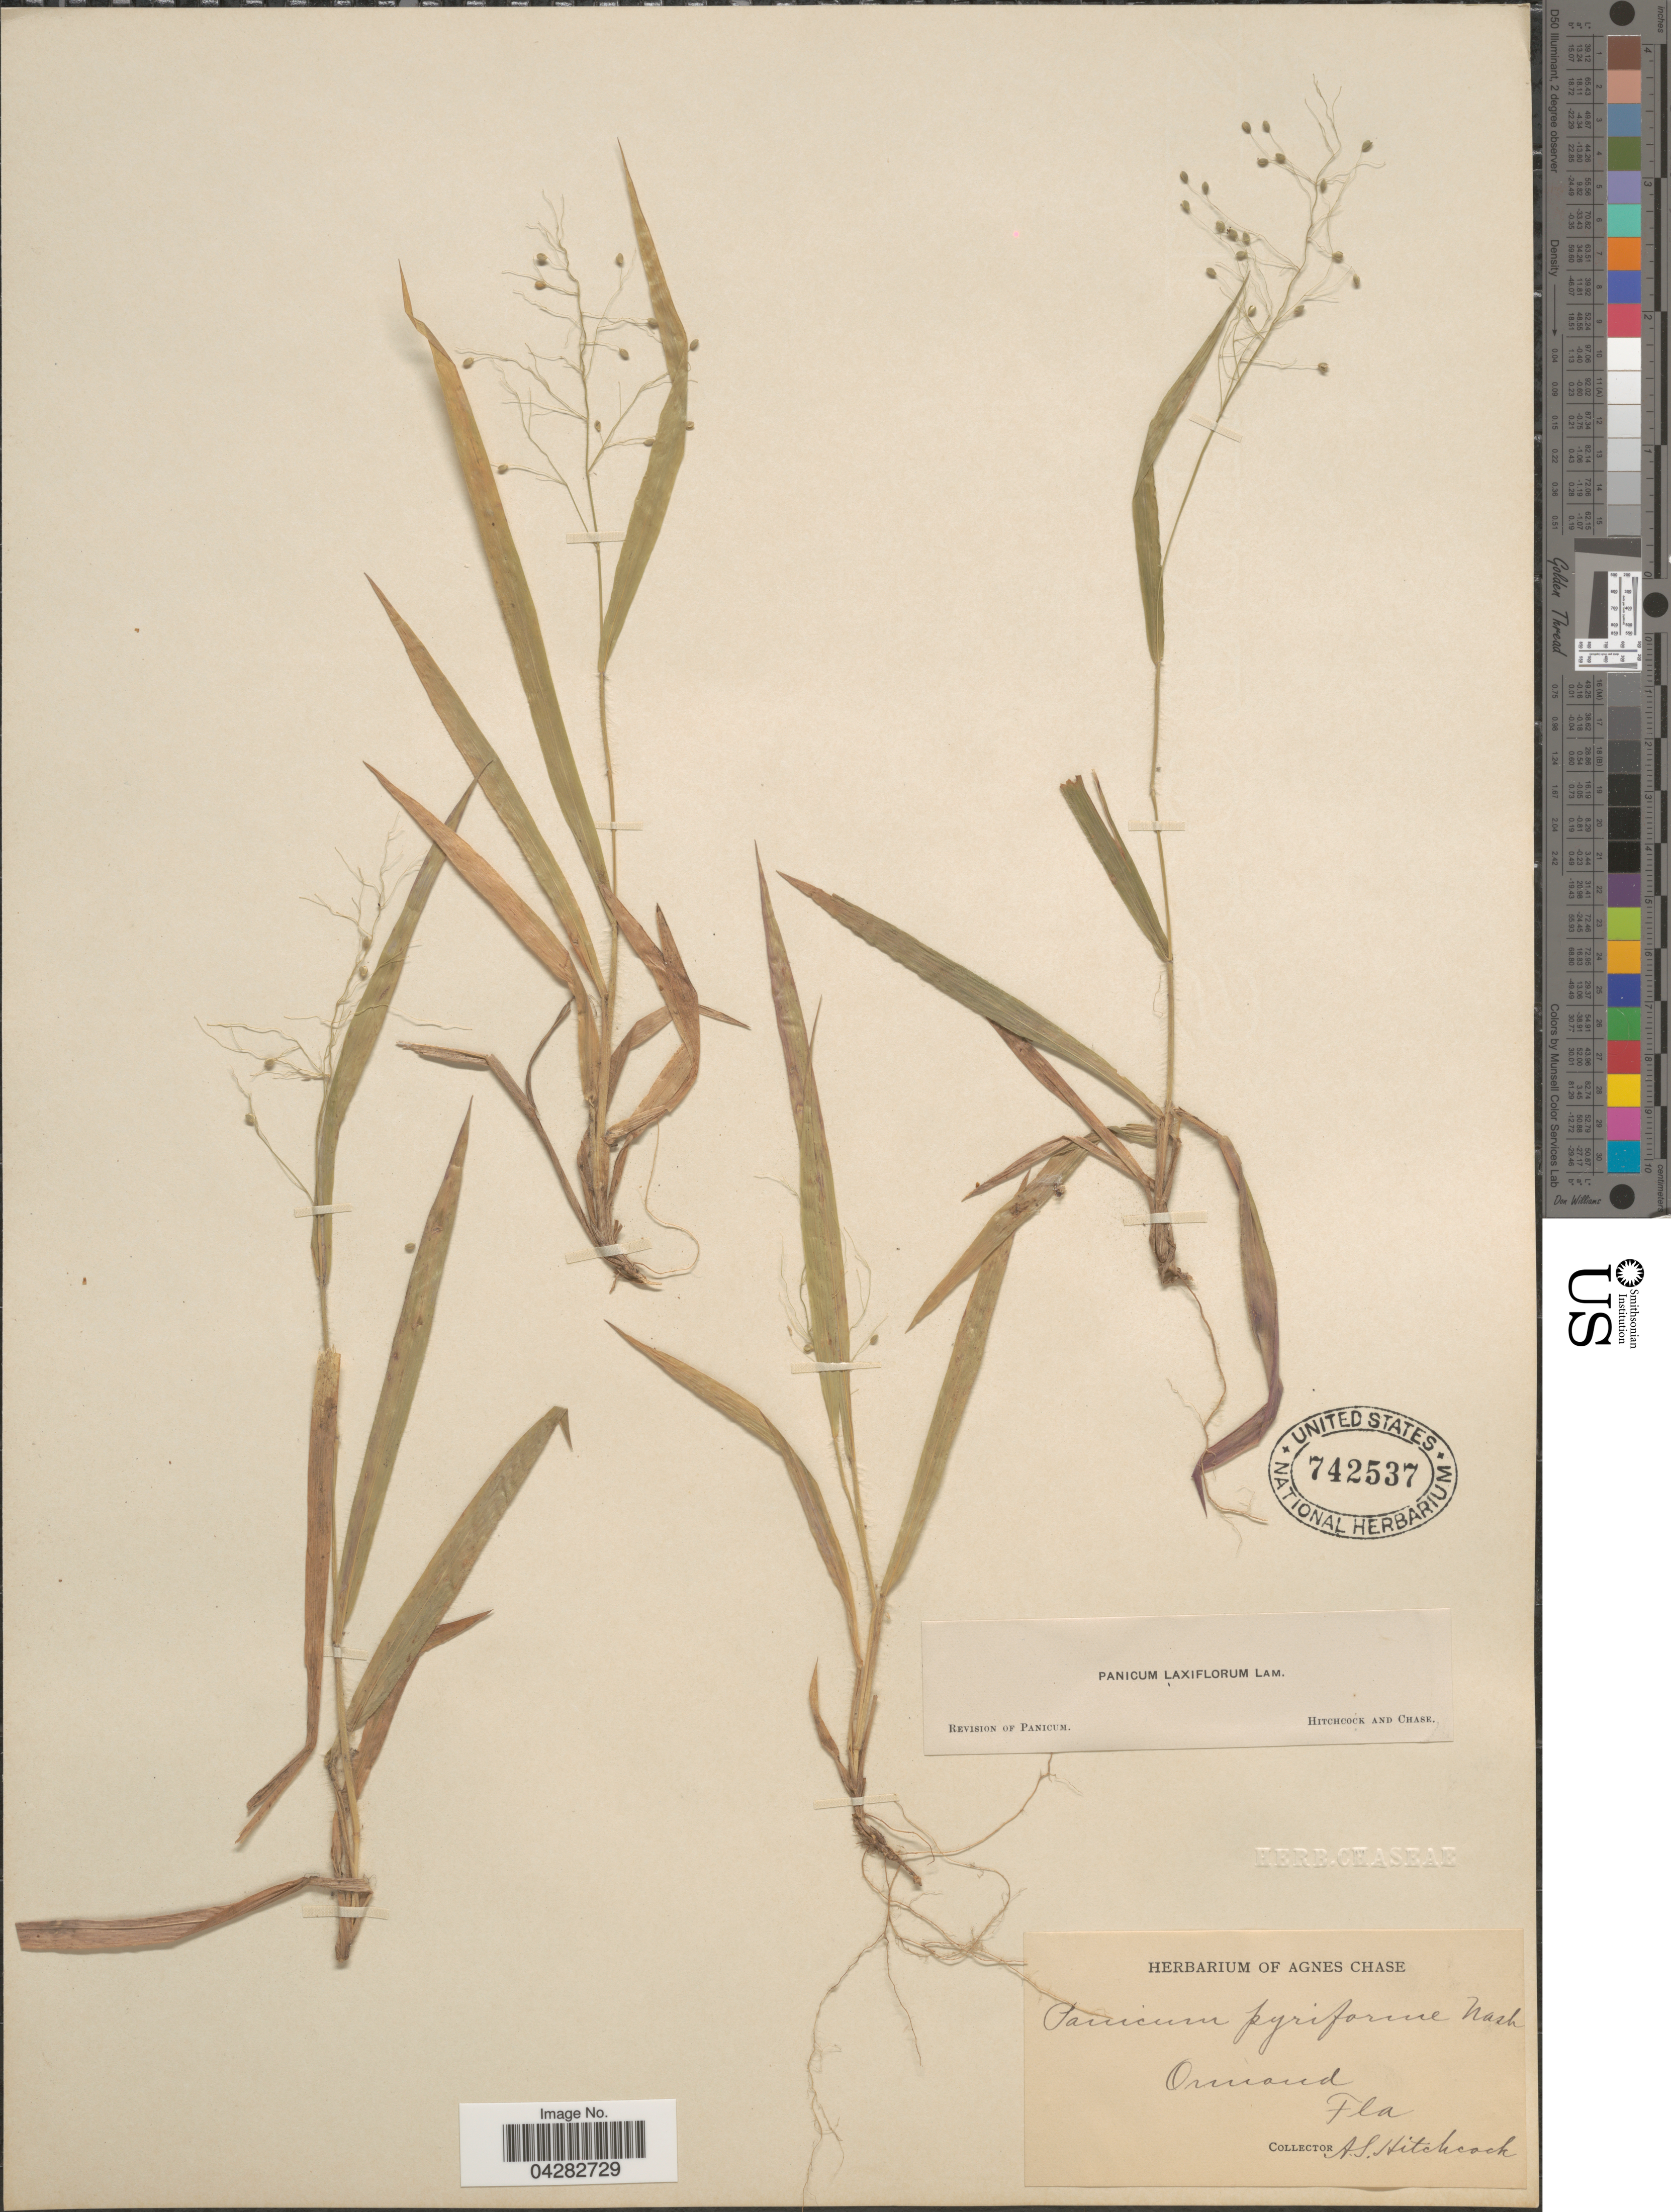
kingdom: Plantae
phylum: Tracheophyta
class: Liliopsida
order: Poales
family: Poaceae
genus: Dichanthelium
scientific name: Dichanthelium laxiflorum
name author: (Lam.) Gould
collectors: A. S. Hitchcock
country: United States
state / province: Florida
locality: Ormond.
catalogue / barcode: US 742537